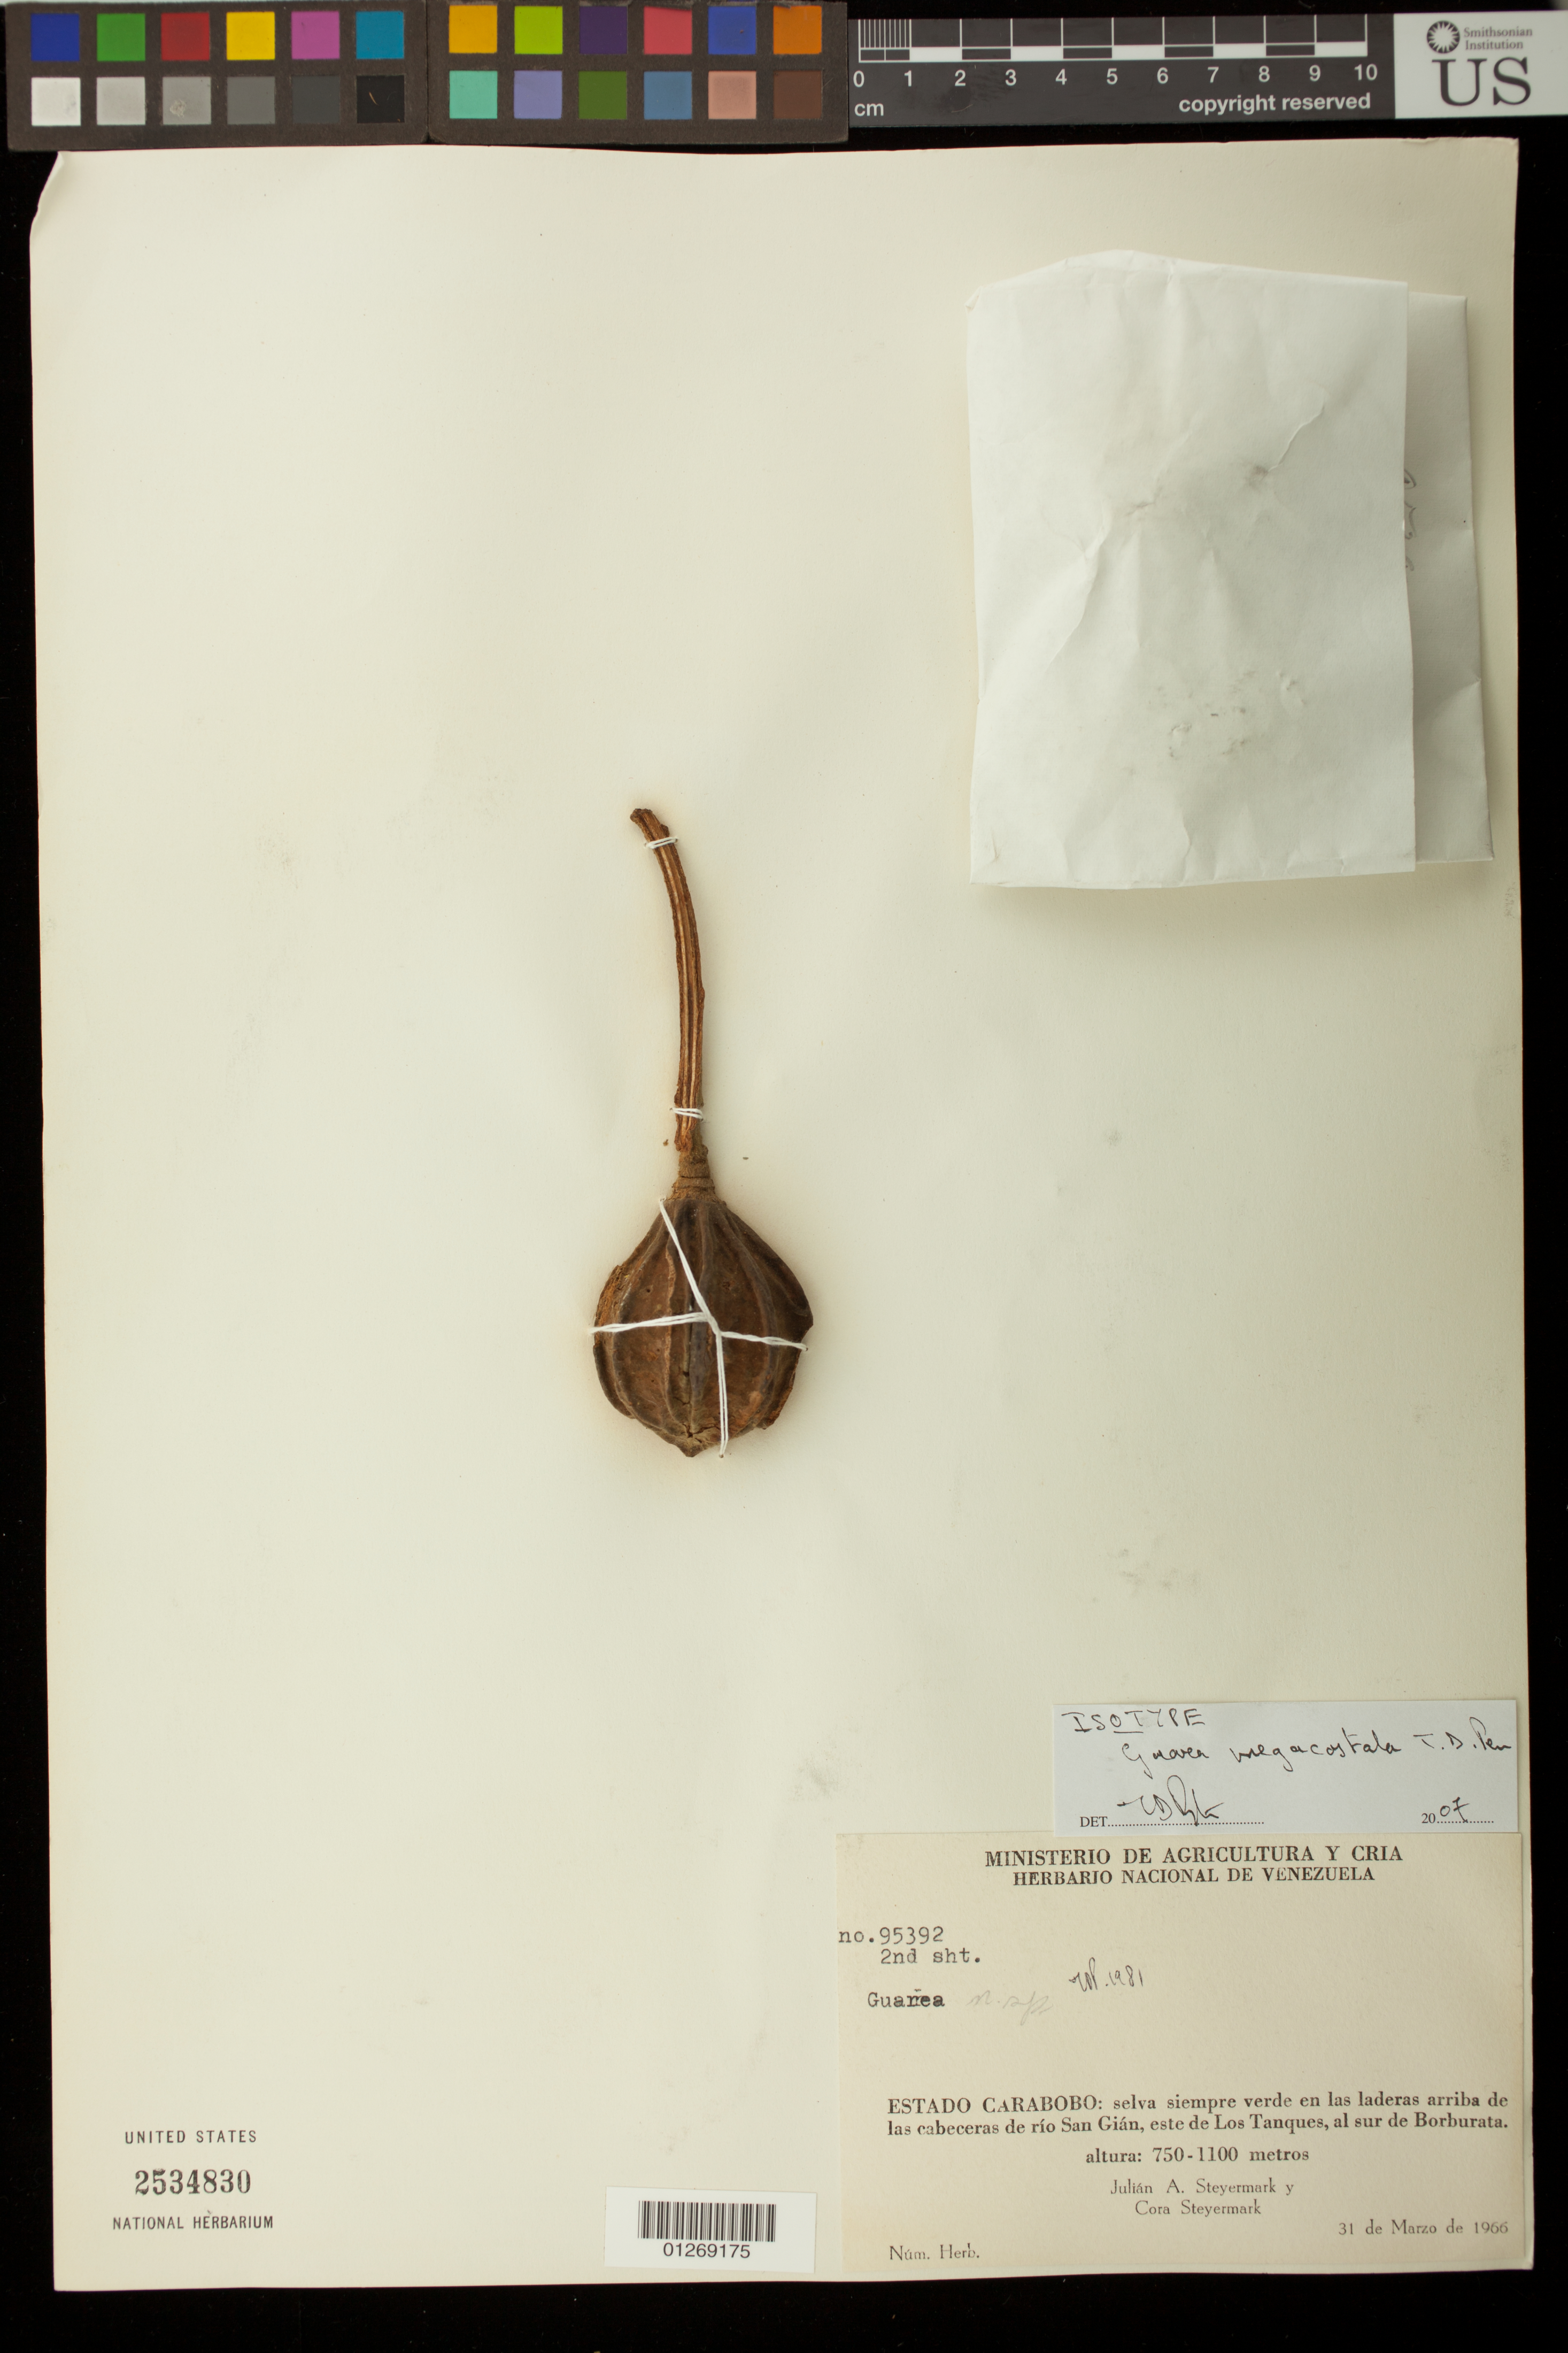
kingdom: Plantae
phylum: Tracheophyta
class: Magnoliopsida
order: Sapindales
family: Meliaceae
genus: Guarea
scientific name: Guarea megacostata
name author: T.D. Penn.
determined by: Pennington, T. D., (K)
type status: Isotype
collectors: J. Steyermark & C. Steyermark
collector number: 95392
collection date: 1966-03-31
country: Venezuela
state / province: Carabobo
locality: Estado Carabobo: selva siempre verde en las laderas arriba de las cabeceras de rio San Gian, este de Los Tanques, al sur de Borburata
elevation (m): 750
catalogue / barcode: US 2534830